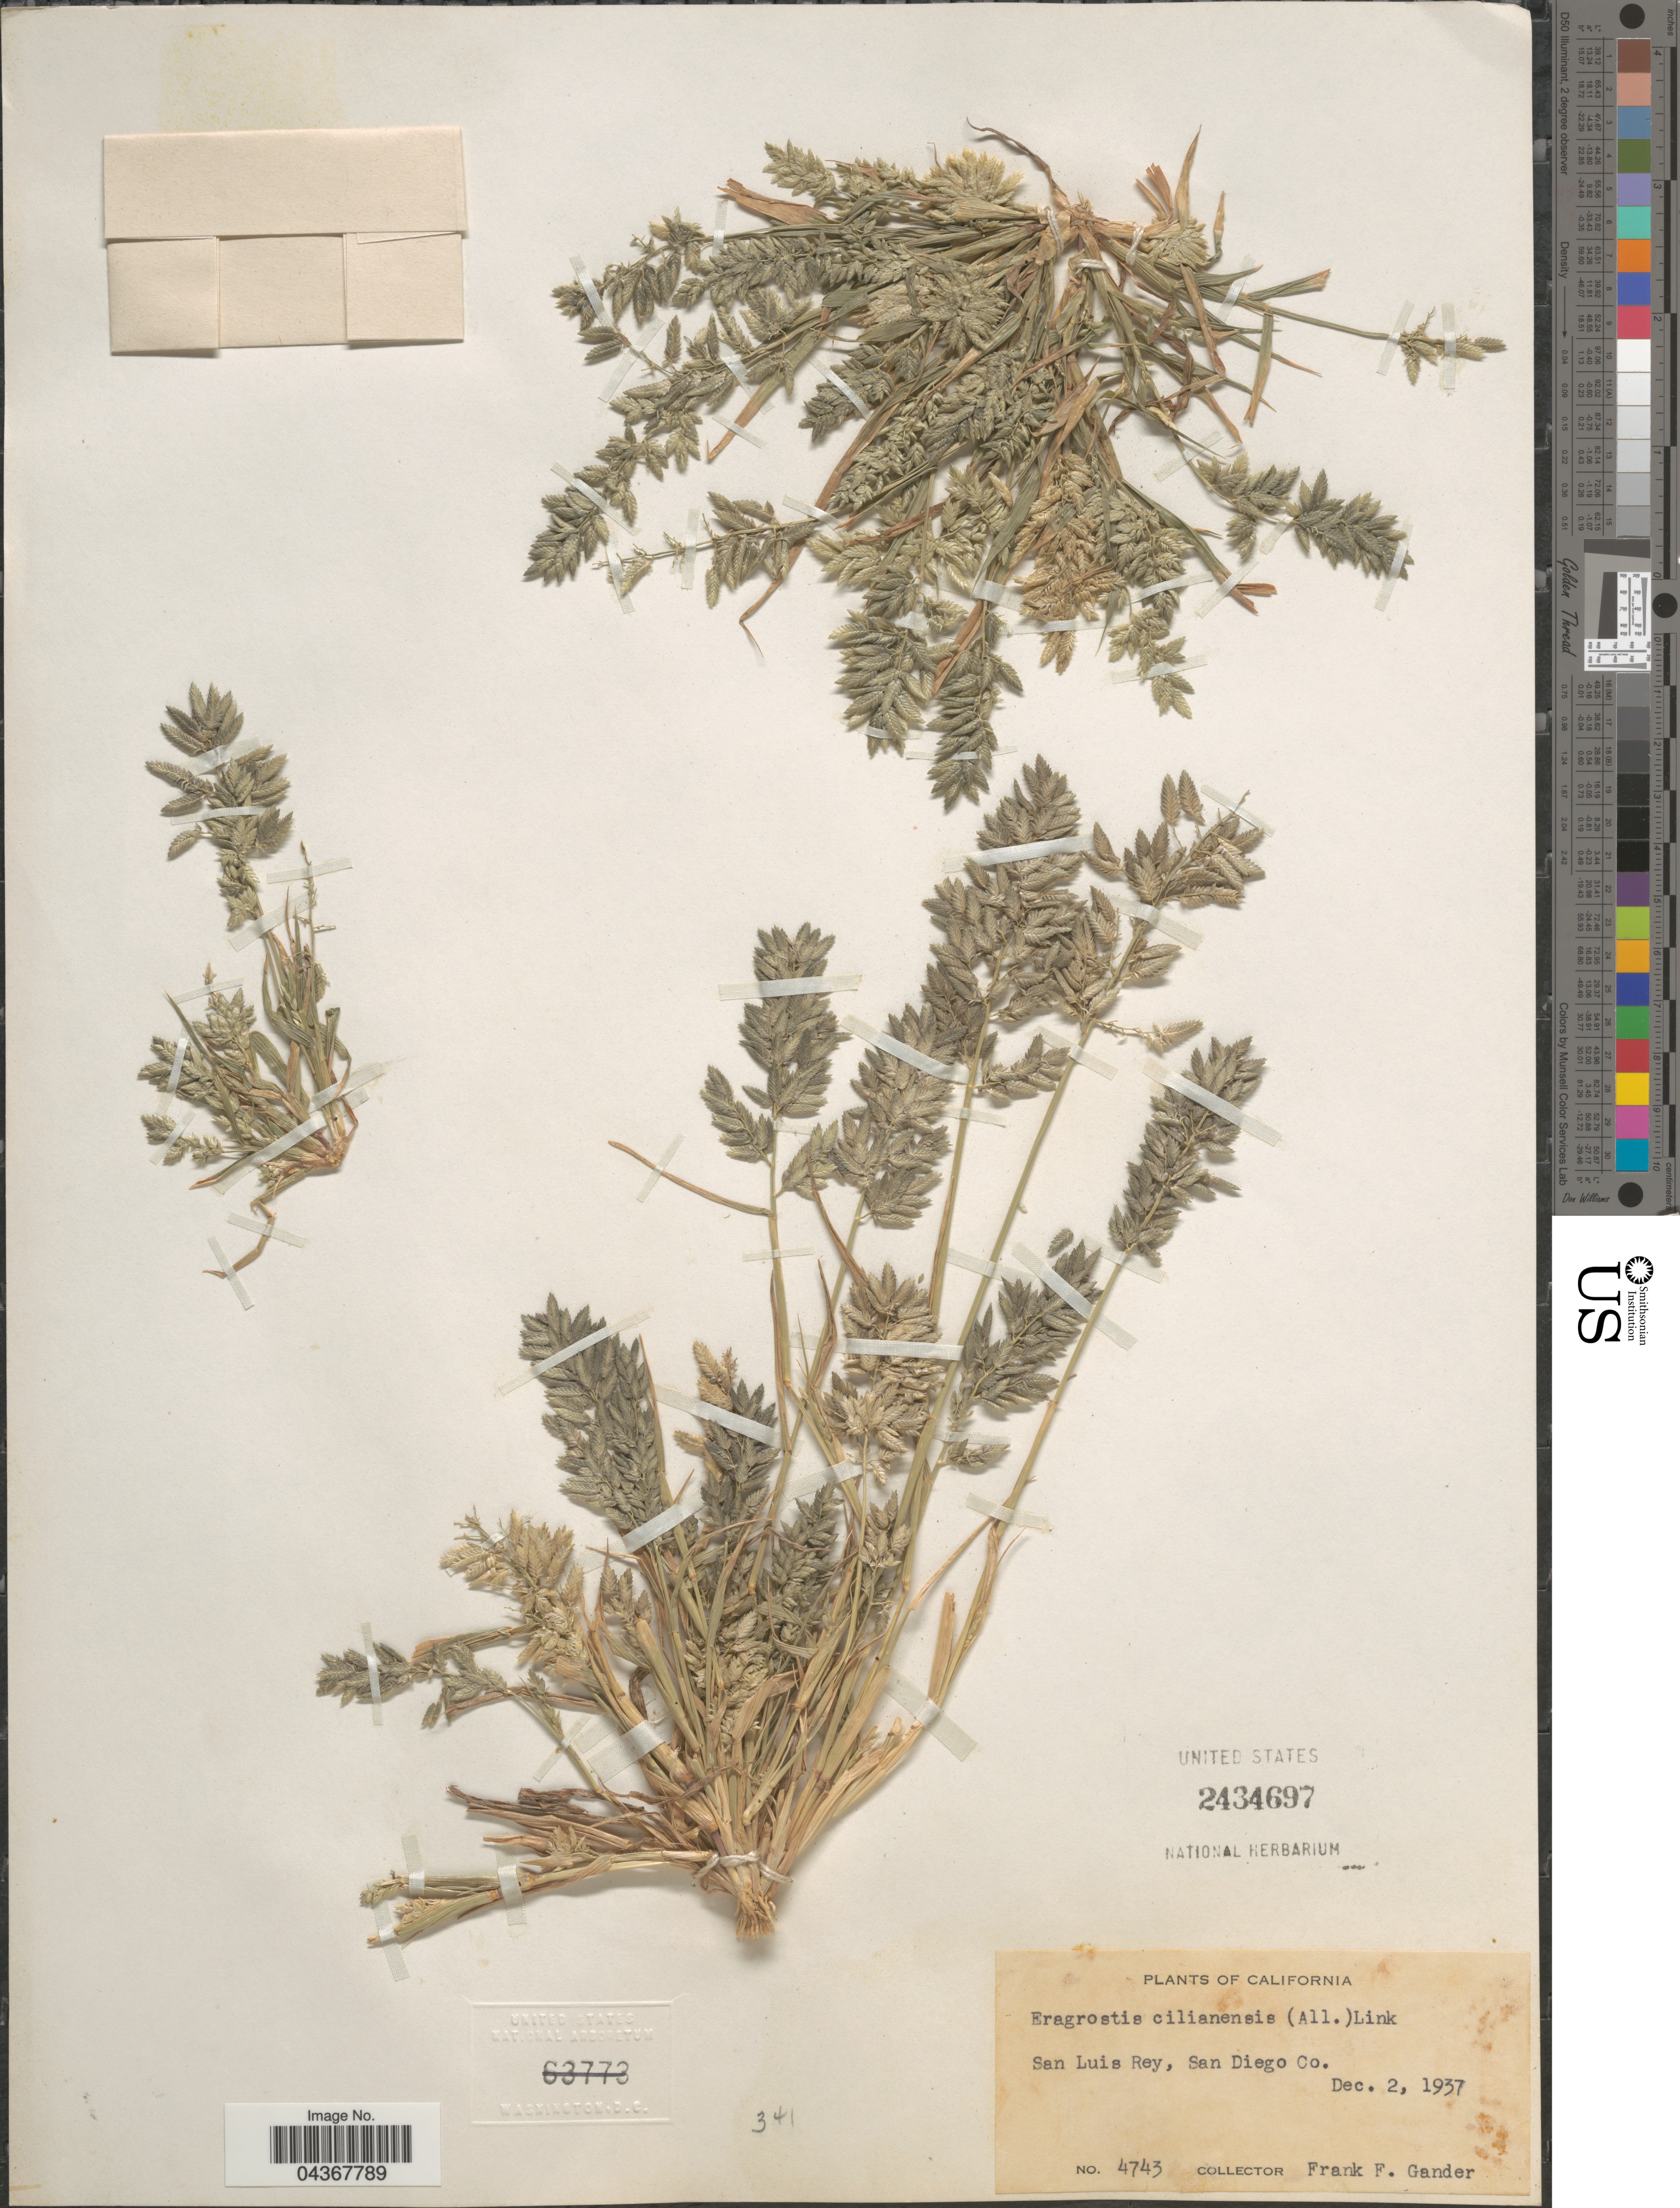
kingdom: Plantae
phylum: Tracheophyta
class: Liliopsida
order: Poales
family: Poaceae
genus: Eragrostis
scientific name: Eragrostis cilianensis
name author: (Bellardi) Vignolo ex Janch.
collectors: F. Gander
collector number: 4743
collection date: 1937-12-02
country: United States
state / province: California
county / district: San Diego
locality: San Luis Rey, San Diego Co.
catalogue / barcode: US 2434697